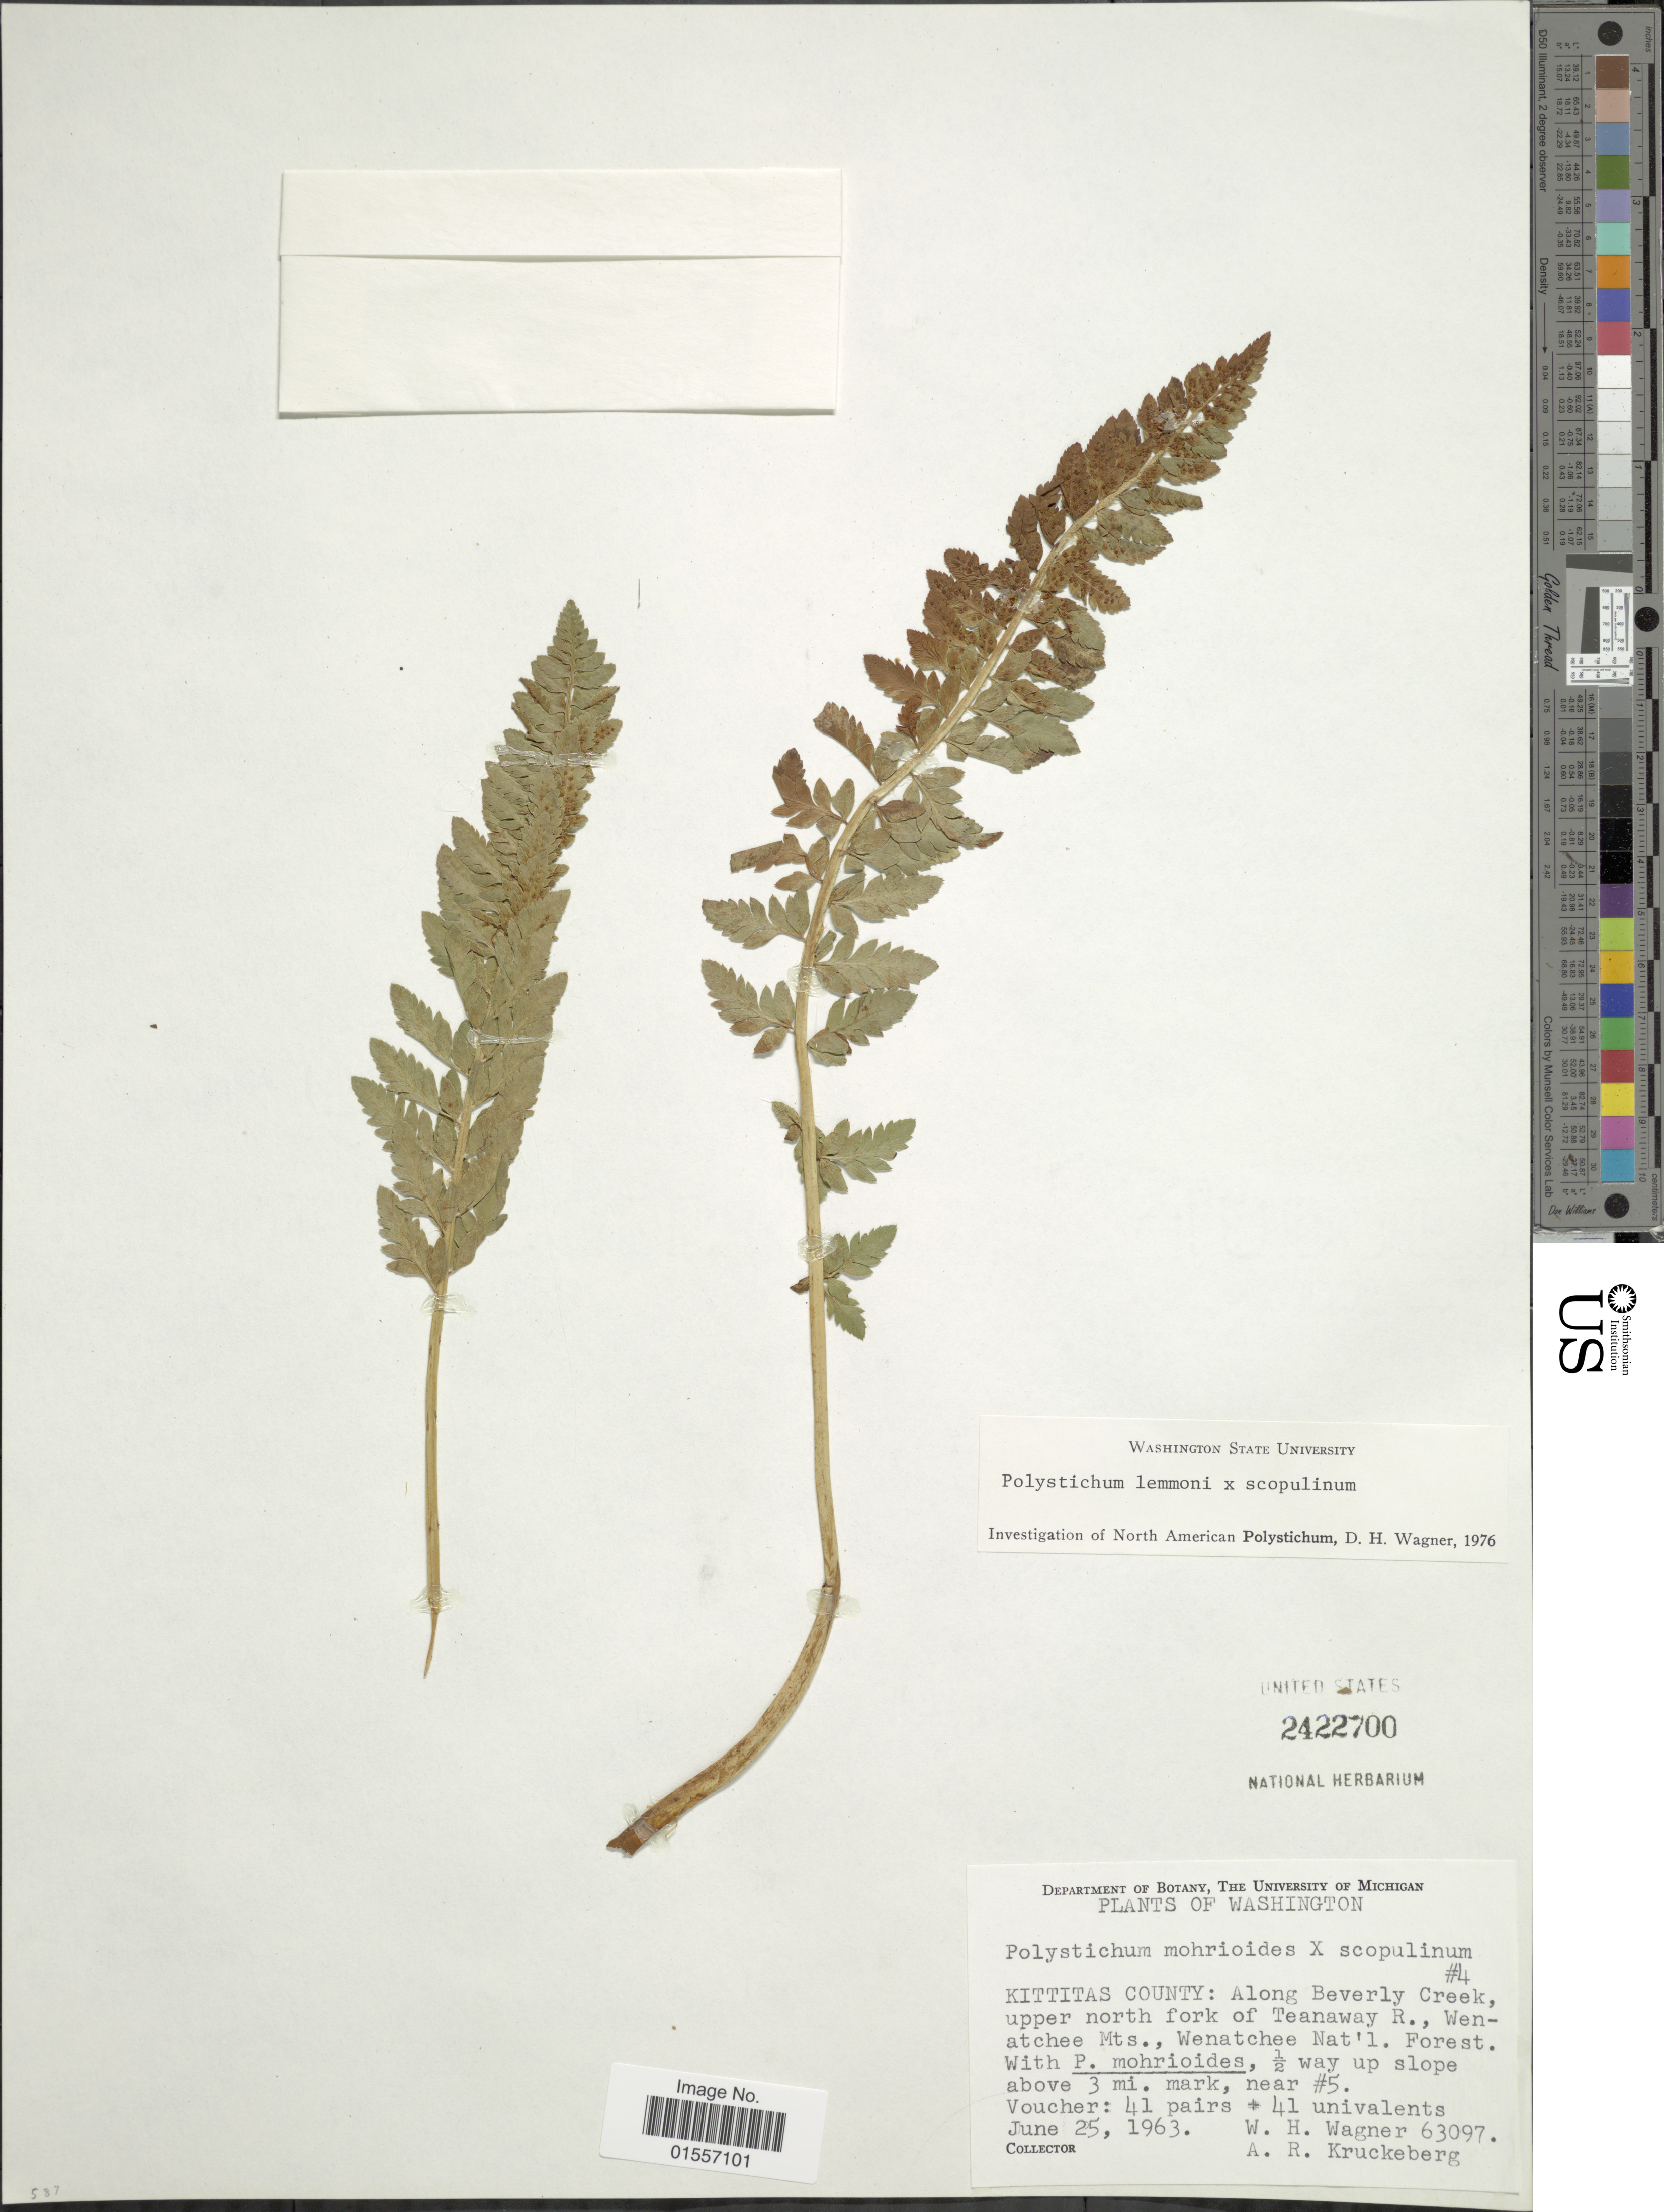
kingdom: Plantae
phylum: Tracheophyta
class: Polypodiopsida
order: Polypodiales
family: Dryopteridaceae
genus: Polystichum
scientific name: Polystichum lemmonii x P. scopulinum (D.C. Eaton) Maxon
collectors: W. H. Wagner & A. Kruckeberg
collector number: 63097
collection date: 1963-06-25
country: United States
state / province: Washington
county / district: Kittitas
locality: Washington, Kittitas County: along Beverly Creek, upper north fork of Teanaway R., Wenatchee Mts., Wenatchee Nat'l Forest.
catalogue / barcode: US 2422700